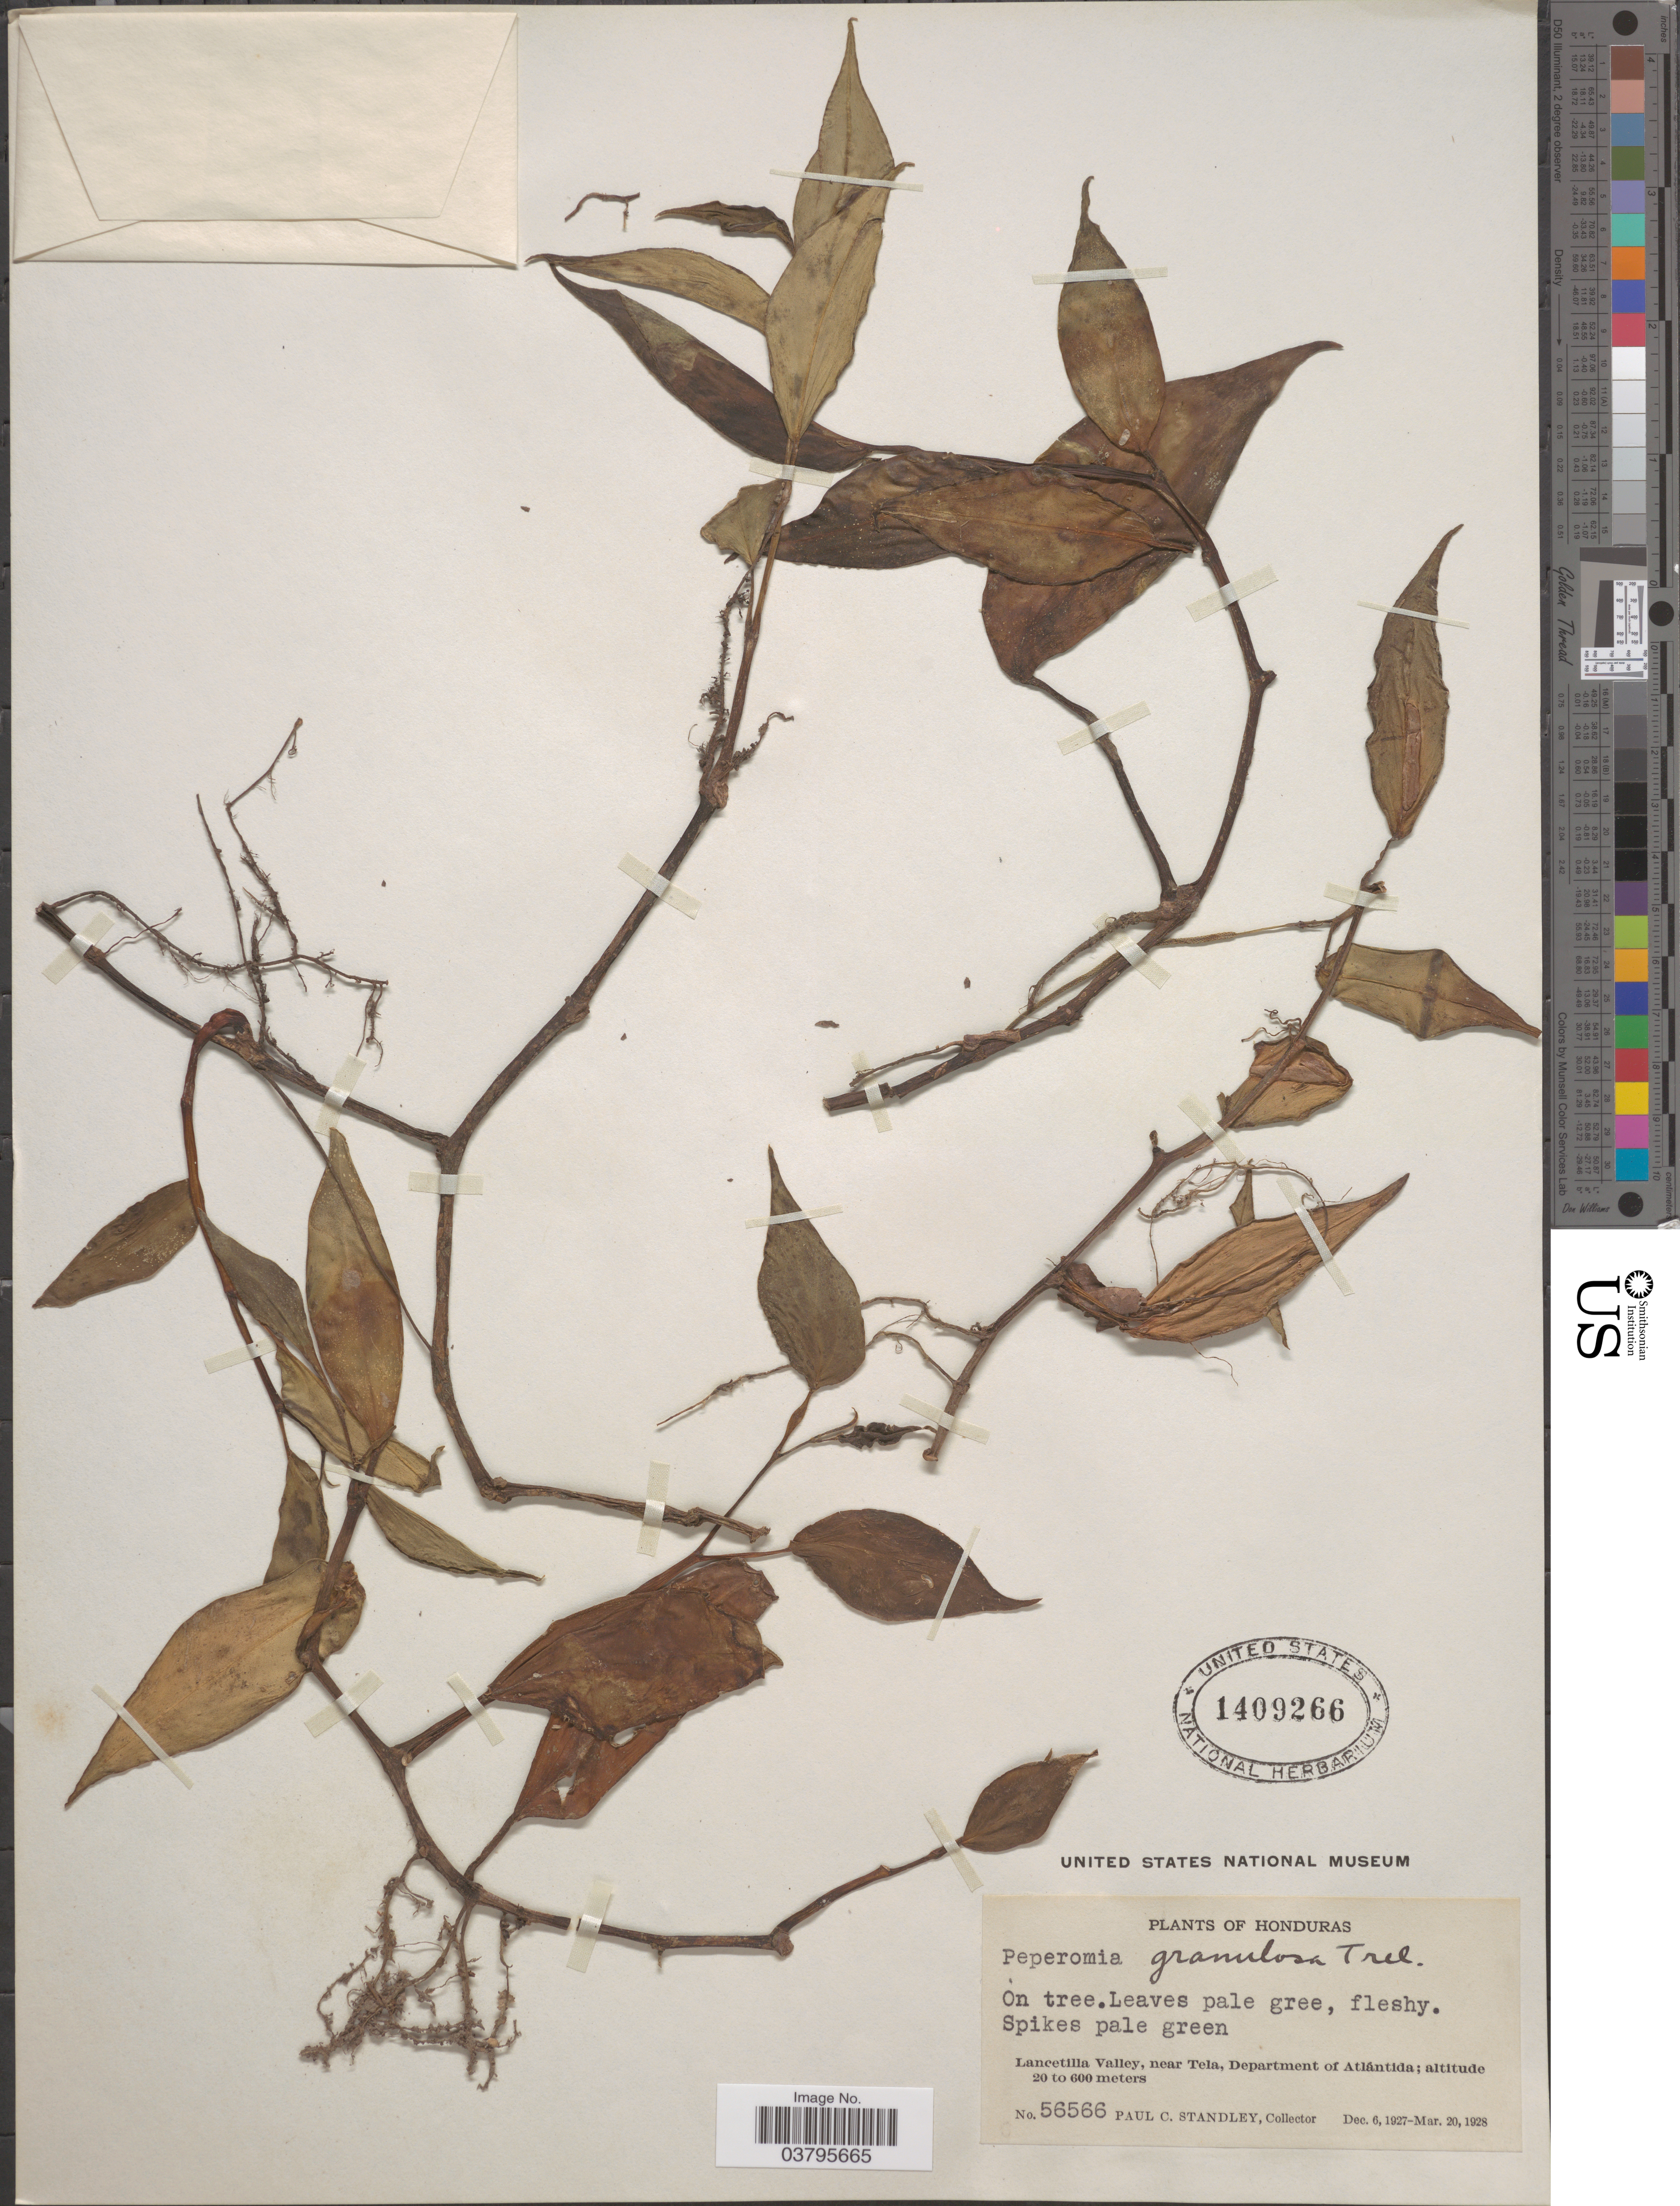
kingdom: Plantae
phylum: Tracheophyta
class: Magnoliopsida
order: Piperales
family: Piperaceae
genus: Peperomia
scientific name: Peperomia granulosa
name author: Trel.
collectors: P. C. Standley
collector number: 56566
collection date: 1927-12-06/1928-03-20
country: Honduras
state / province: Atlantida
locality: Lancetilla Valley, near Tela, Department of Atlántida.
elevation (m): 20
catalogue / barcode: US 1409266